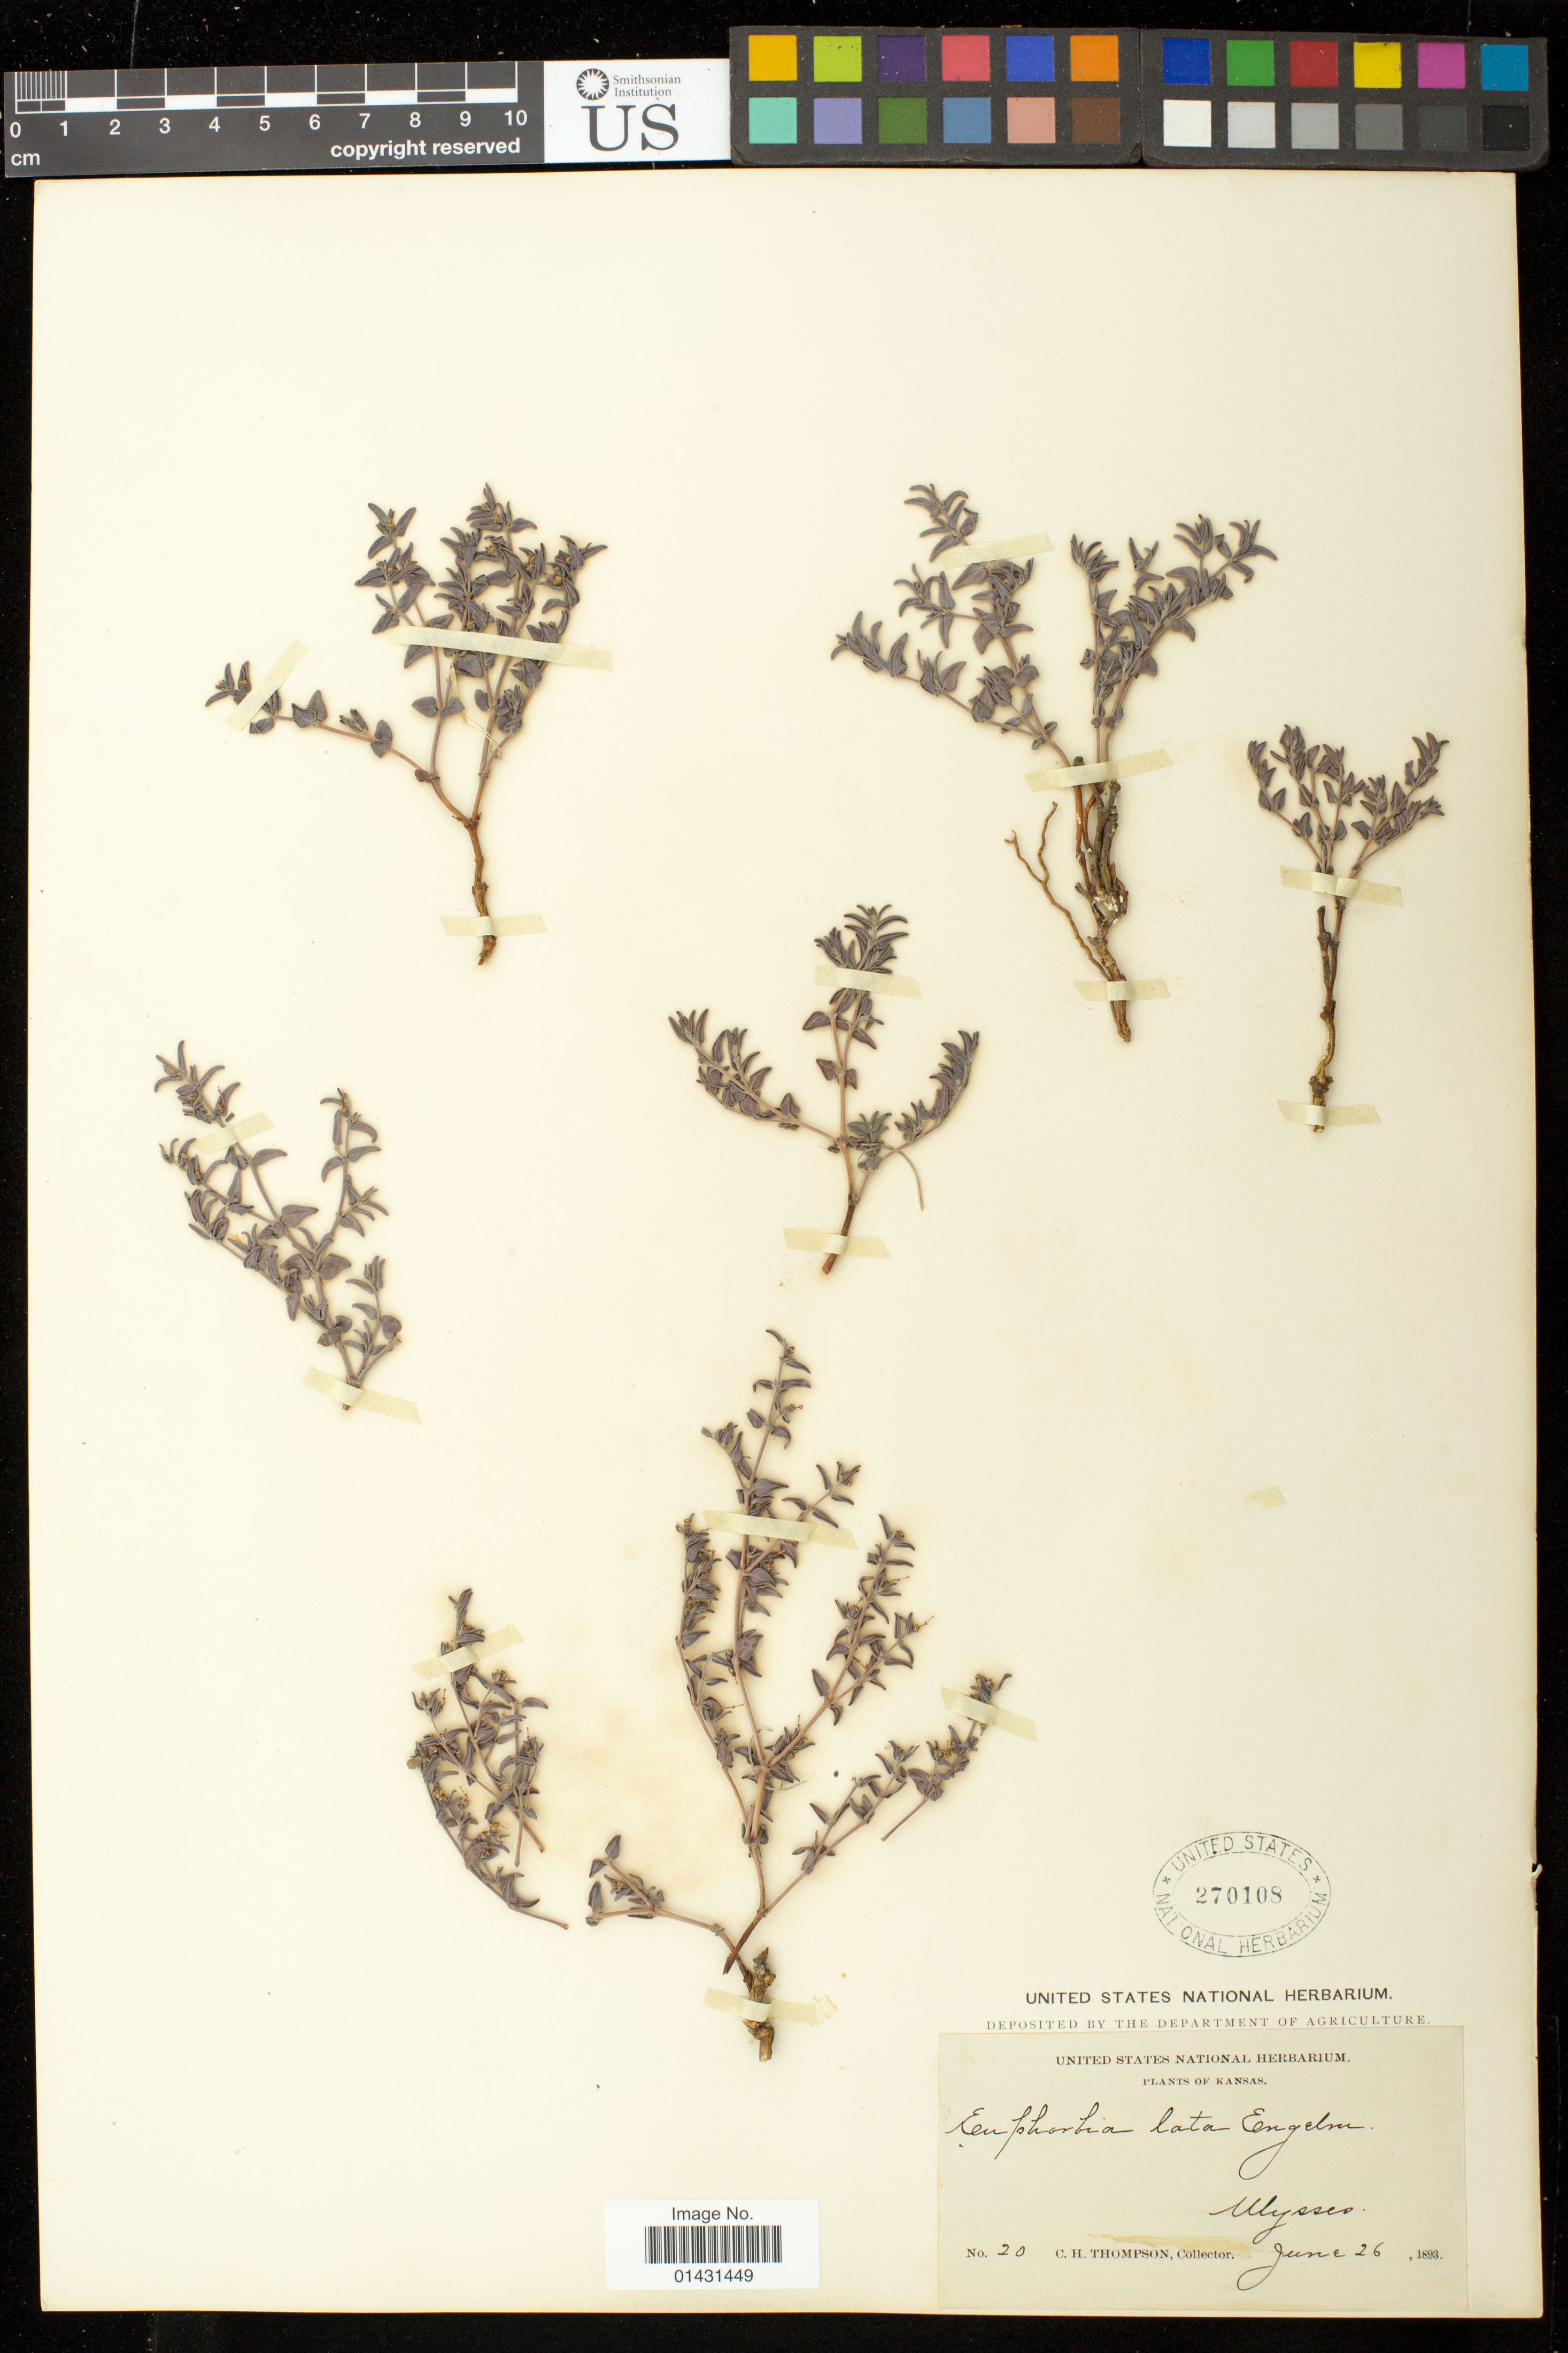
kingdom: Plantae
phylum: Tracheophyta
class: Magnoliopsida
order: Malpighiales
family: Euphorbiaceae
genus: Euphorbia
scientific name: Euphorbia laxa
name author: Drake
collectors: C. H. Thompson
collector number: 20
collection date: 1893-06-26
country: United States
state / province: Kansas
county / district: Grant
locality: Ulysses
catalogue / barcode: US 270108